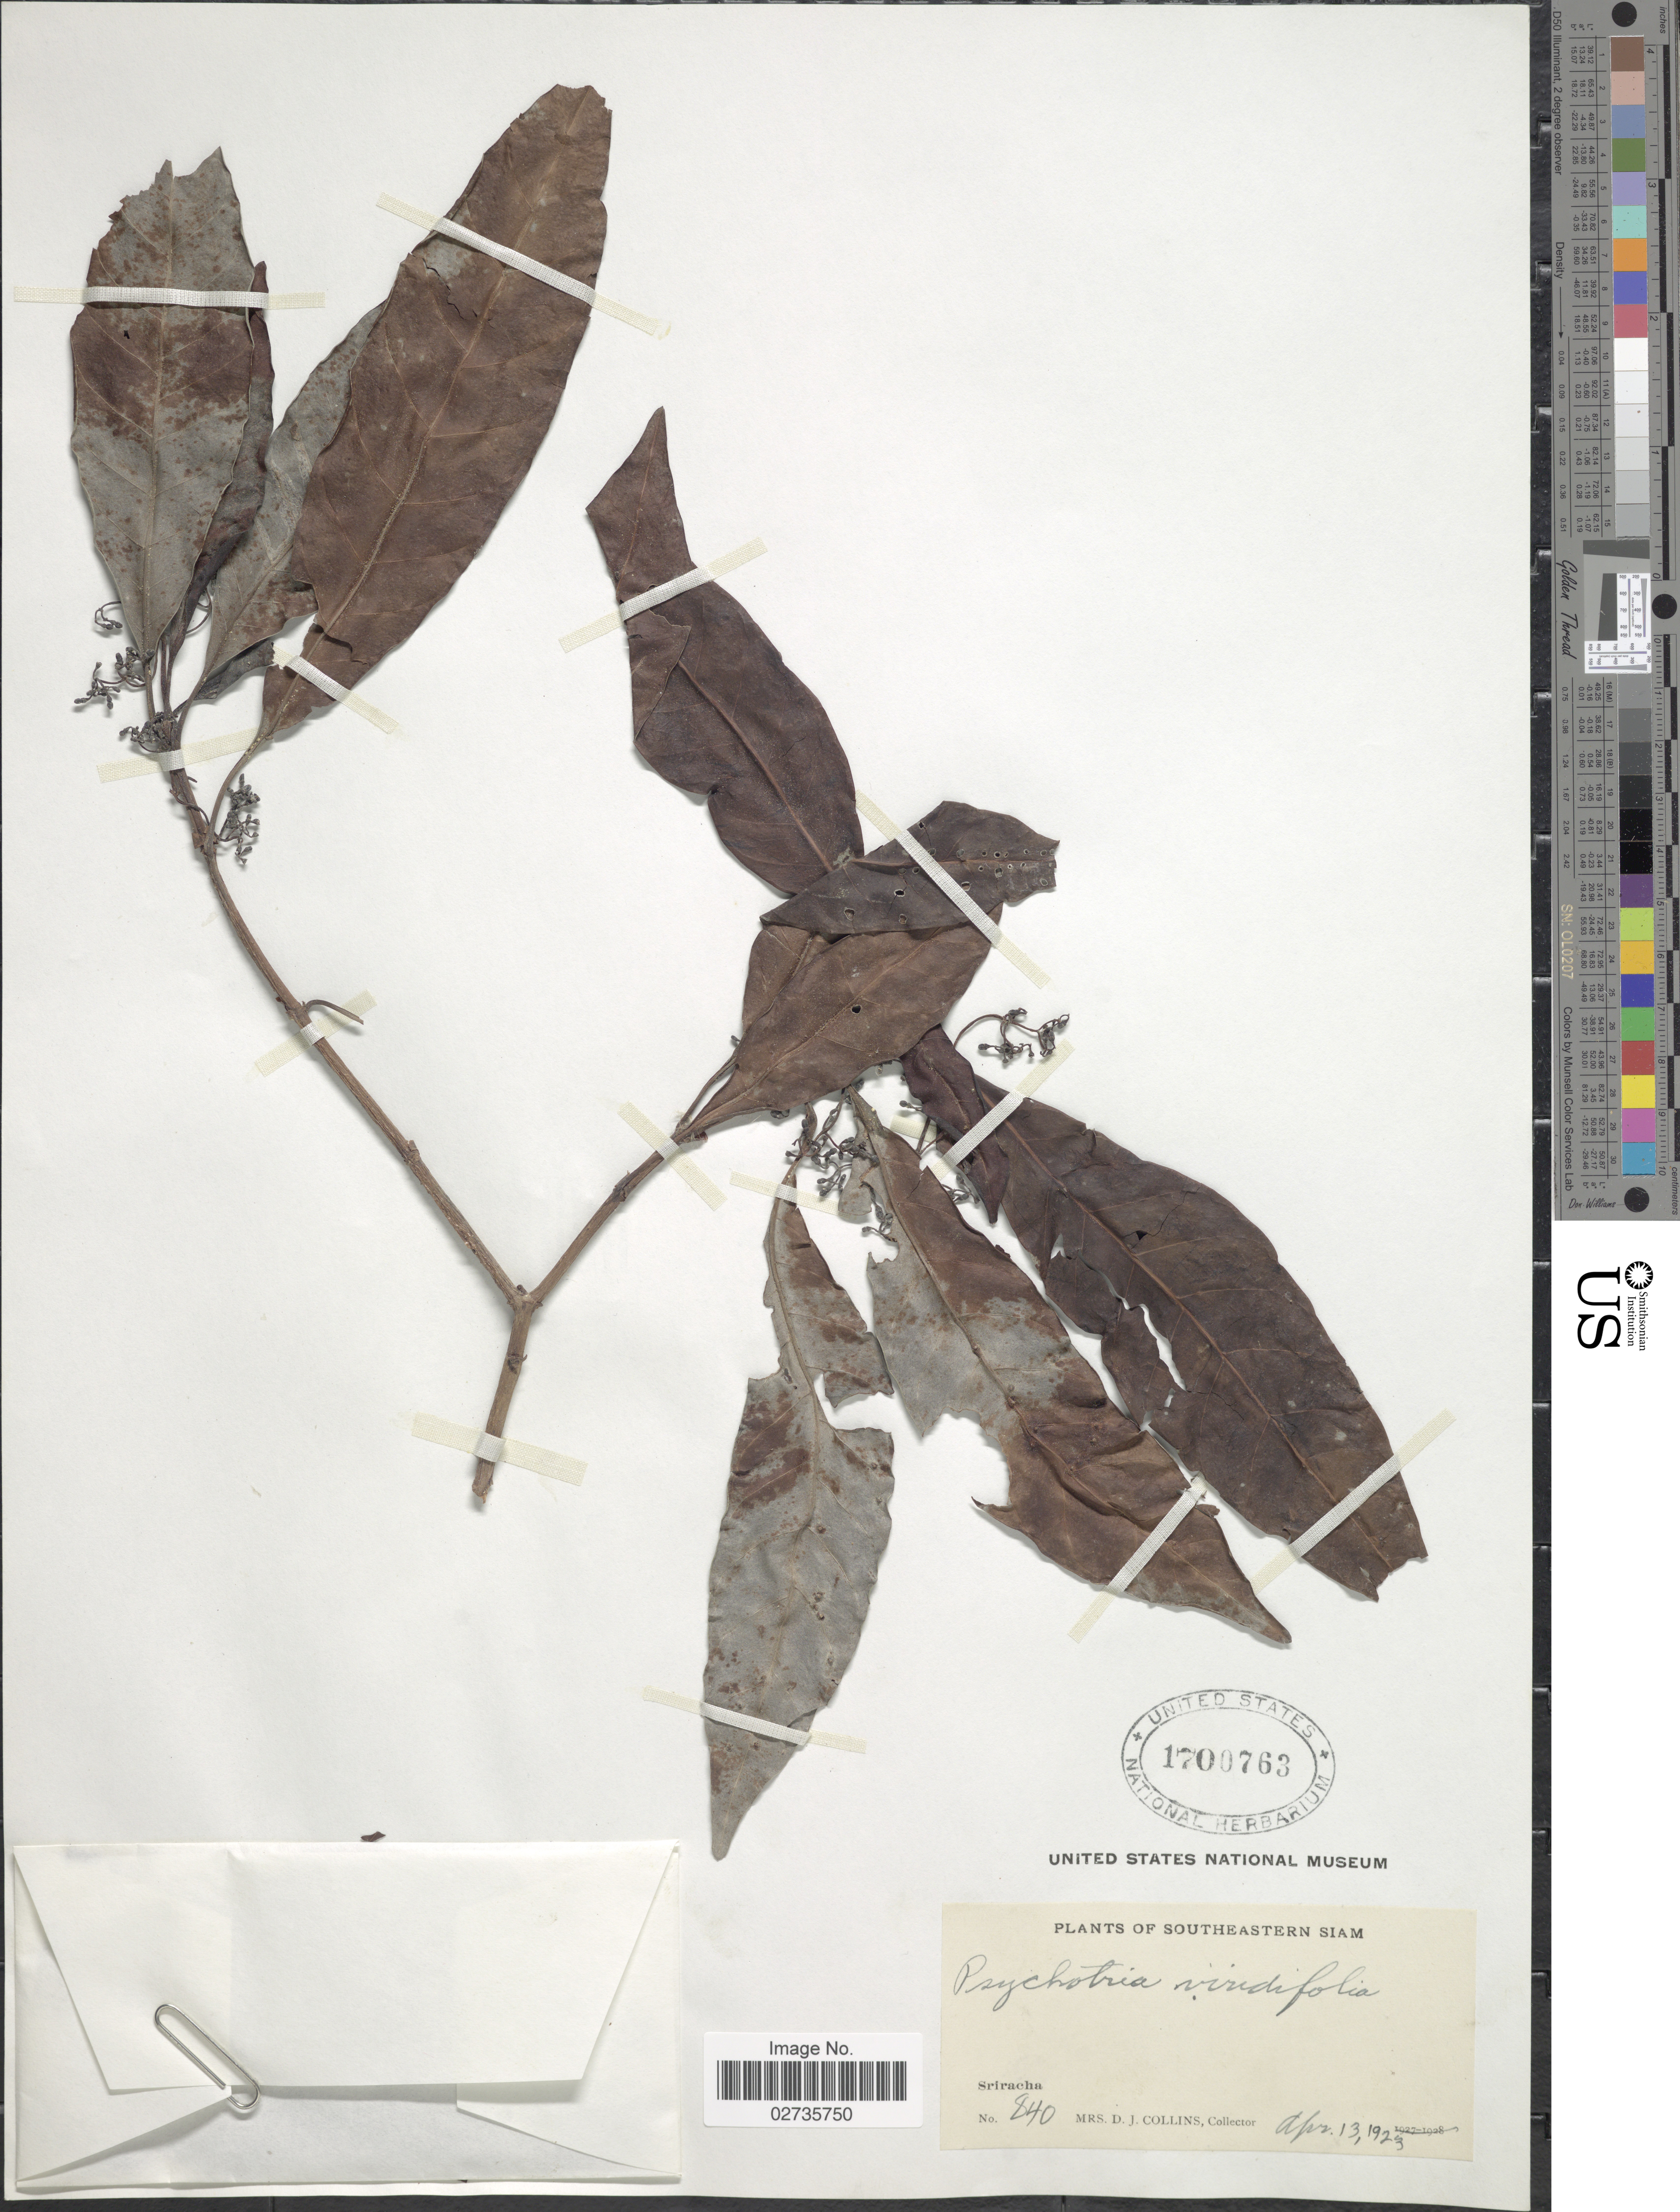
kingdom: Plantae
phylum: Tracheophyta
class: Magnoliopsida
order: Gentianales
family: Rubiaceae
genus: Psychotria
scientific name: Psychotria viridiflora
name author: Reinw. ex Blume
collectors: Mrs. D. J. Collins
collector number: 840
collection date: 1923-04-13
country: Thailand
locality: Southeastern Siam, Sriracha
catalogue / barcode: US 1700763